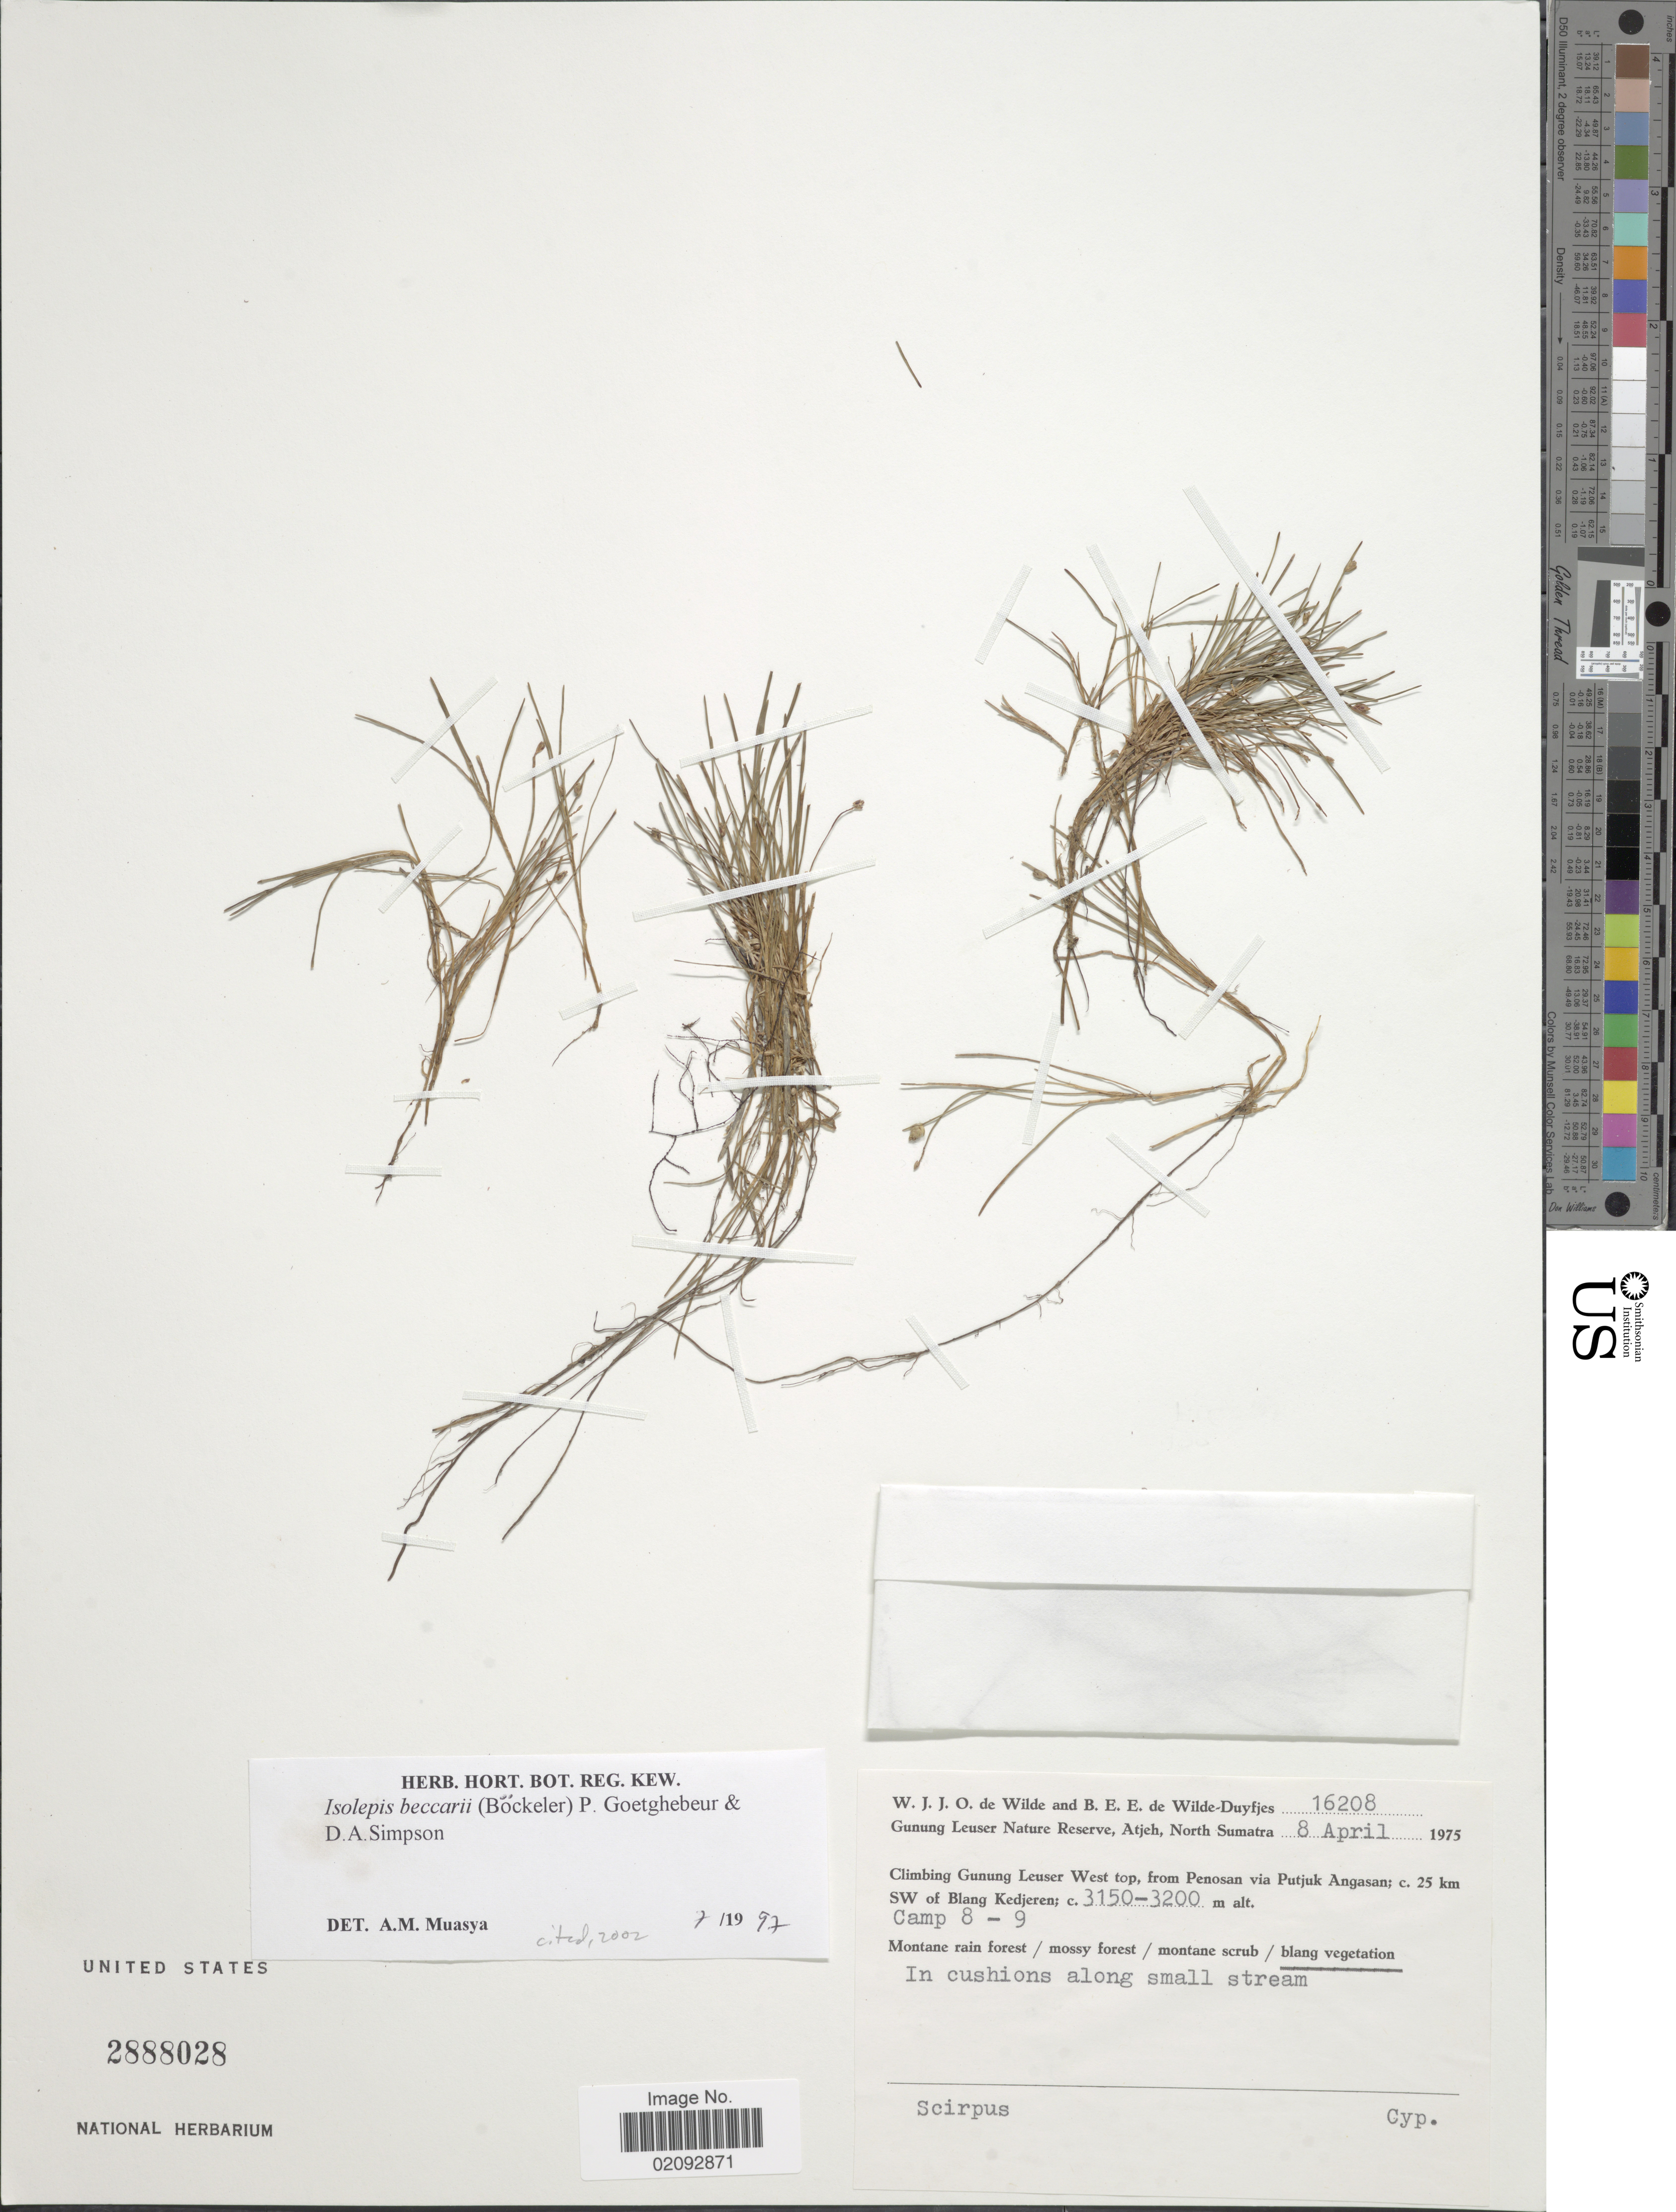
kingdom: Plantae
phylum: Tracheophyta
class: Liliopsida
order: Poales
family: Cyperaceae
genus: Isolepis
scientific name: Isolepis beccarii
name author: (Boeckeler) Goetgh. & D.A. Simpson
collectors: W. J. de Wilde & B. E. de Wilde-Duyfjes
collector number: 16208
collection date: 1975-04-08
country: Indonesia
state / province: Sumatra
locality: Gunung Leuser Nature Reserve, Atjeh, North Sumatra, Climbing Gunung Leuser West top, from Penosan via Putjuk Angasan; c. 25 km SW of Blang Kedjeren, Camp 8 - 9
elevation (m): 3150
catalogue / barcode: US 2888028